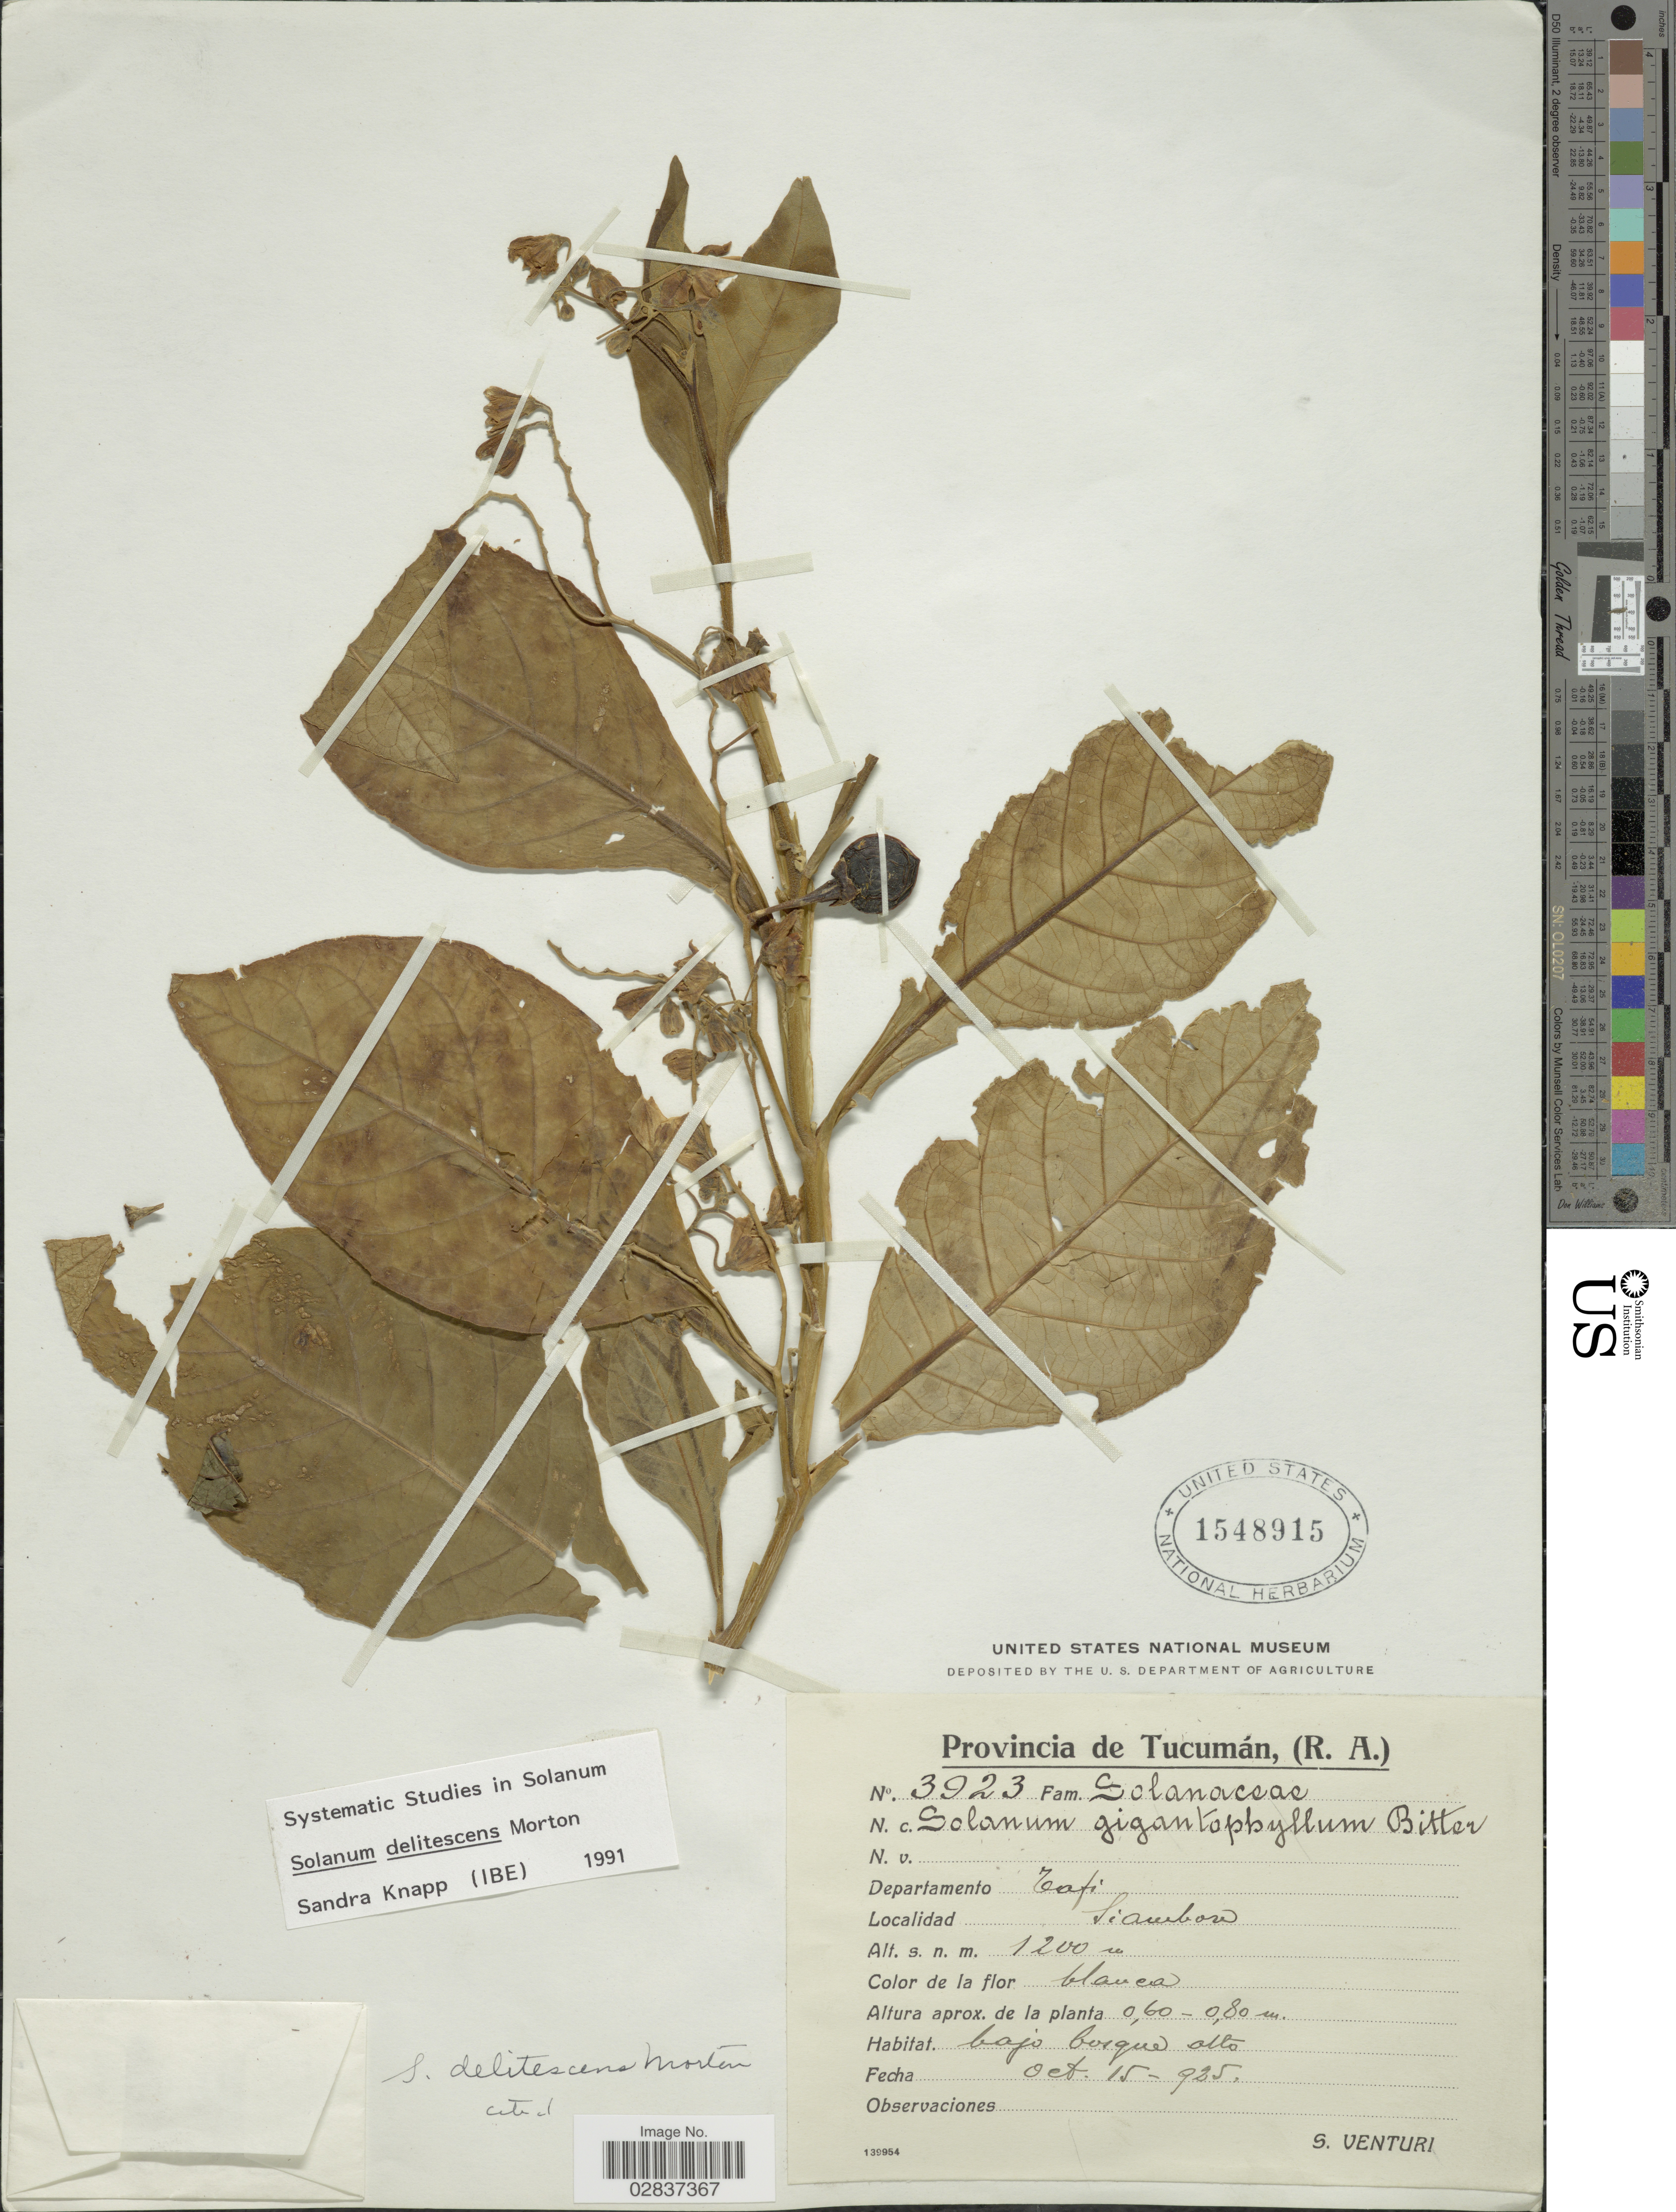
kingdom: Plantae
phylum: Tracheophyta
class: Magnoliopsida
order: Solanales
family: Solanaceae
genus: Solanum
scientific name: Solanum delitescens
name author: C.V. Morton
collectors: S. Venturi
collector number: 3923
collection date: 1925-10-15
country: Argentina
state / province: Tucuman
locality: Departamento Tafi, Siambon.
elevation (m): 1200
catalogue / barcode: US 1548915